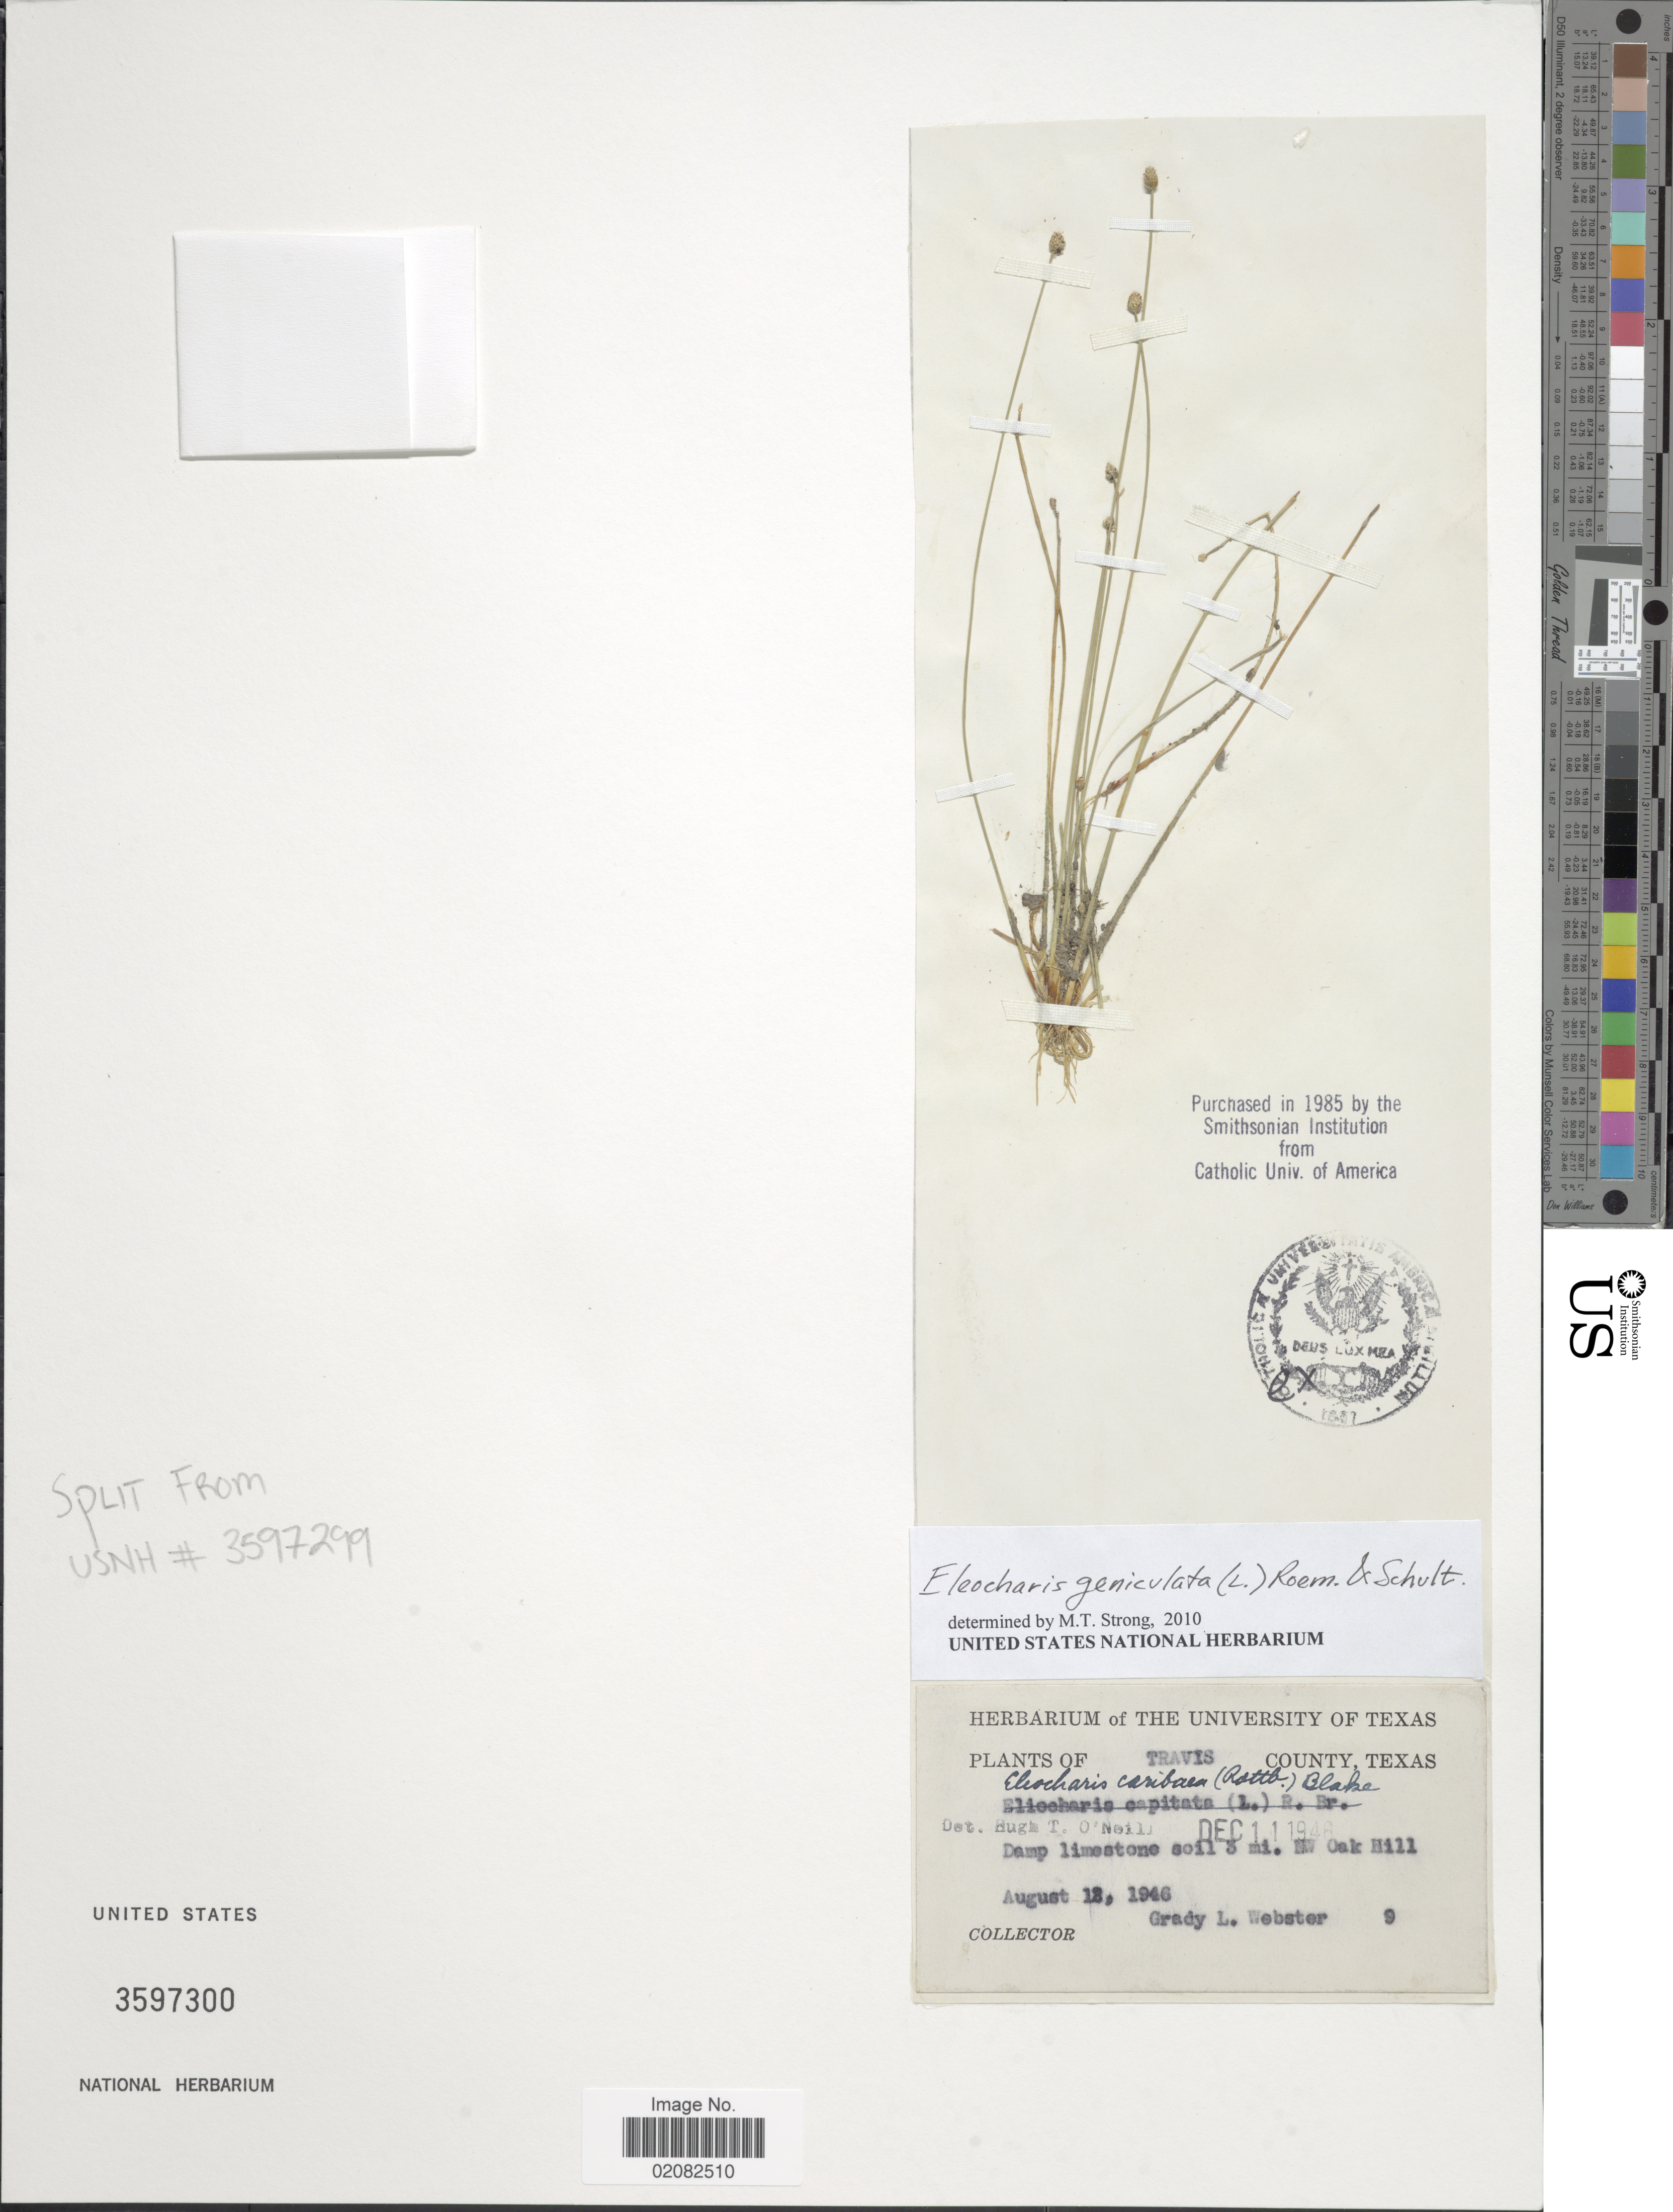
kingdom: Plantae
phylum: Tracheophyta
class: Liliopsida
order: Poales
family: Cyperaceae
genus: Eleocharis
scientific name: Eleocharis geniculata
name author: (L.) Roem. & Schult.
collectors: G. L. Webster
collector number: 9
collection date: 1946-08-18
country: United States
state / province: Texas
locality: Travis County, 3 mi NW Oak Hill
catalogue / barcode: US 3597300